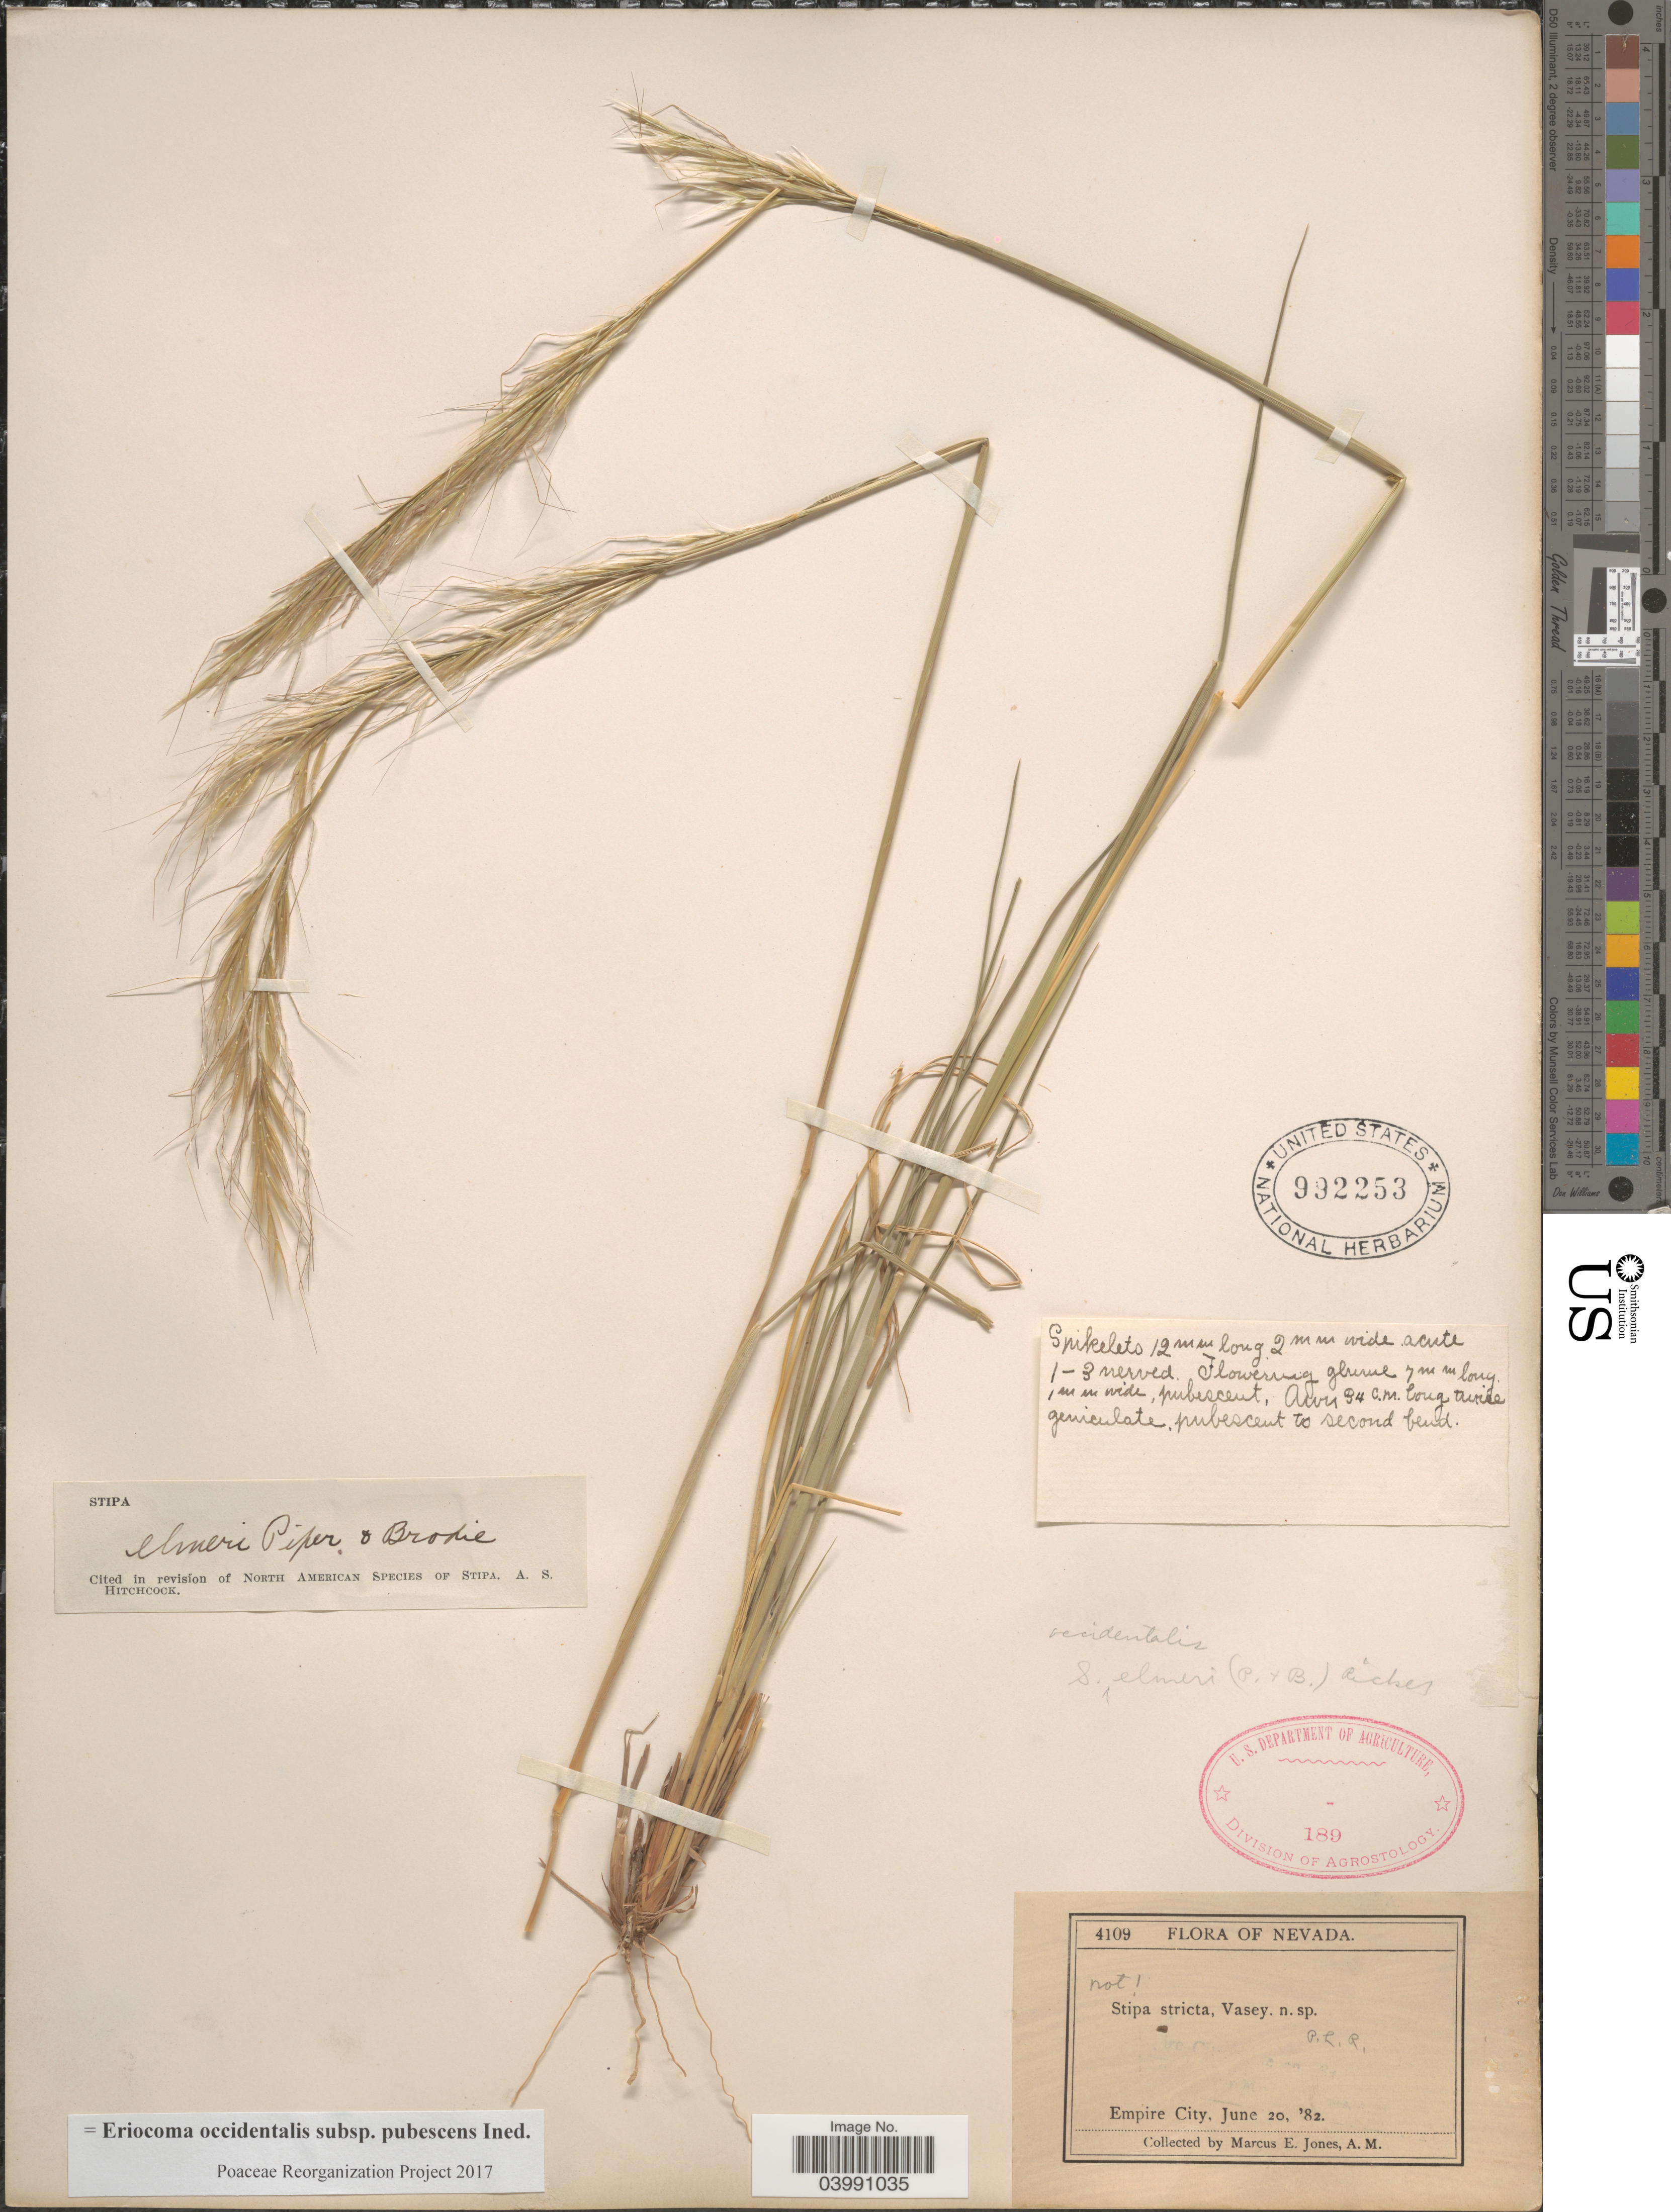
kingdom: Plantae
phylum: Tracheophyta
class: Liliopsida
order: Poales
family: Poaceae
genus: Eriocoma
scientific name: Eriocoma occidentalis subsp. pubescens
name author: (Vasey) Romasch.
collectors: M. E. Jones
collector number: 4109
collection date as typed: Transcribed d/m/y: 20/6/82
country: United States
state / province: Nevada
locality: Empire City.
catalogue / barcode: US 992253